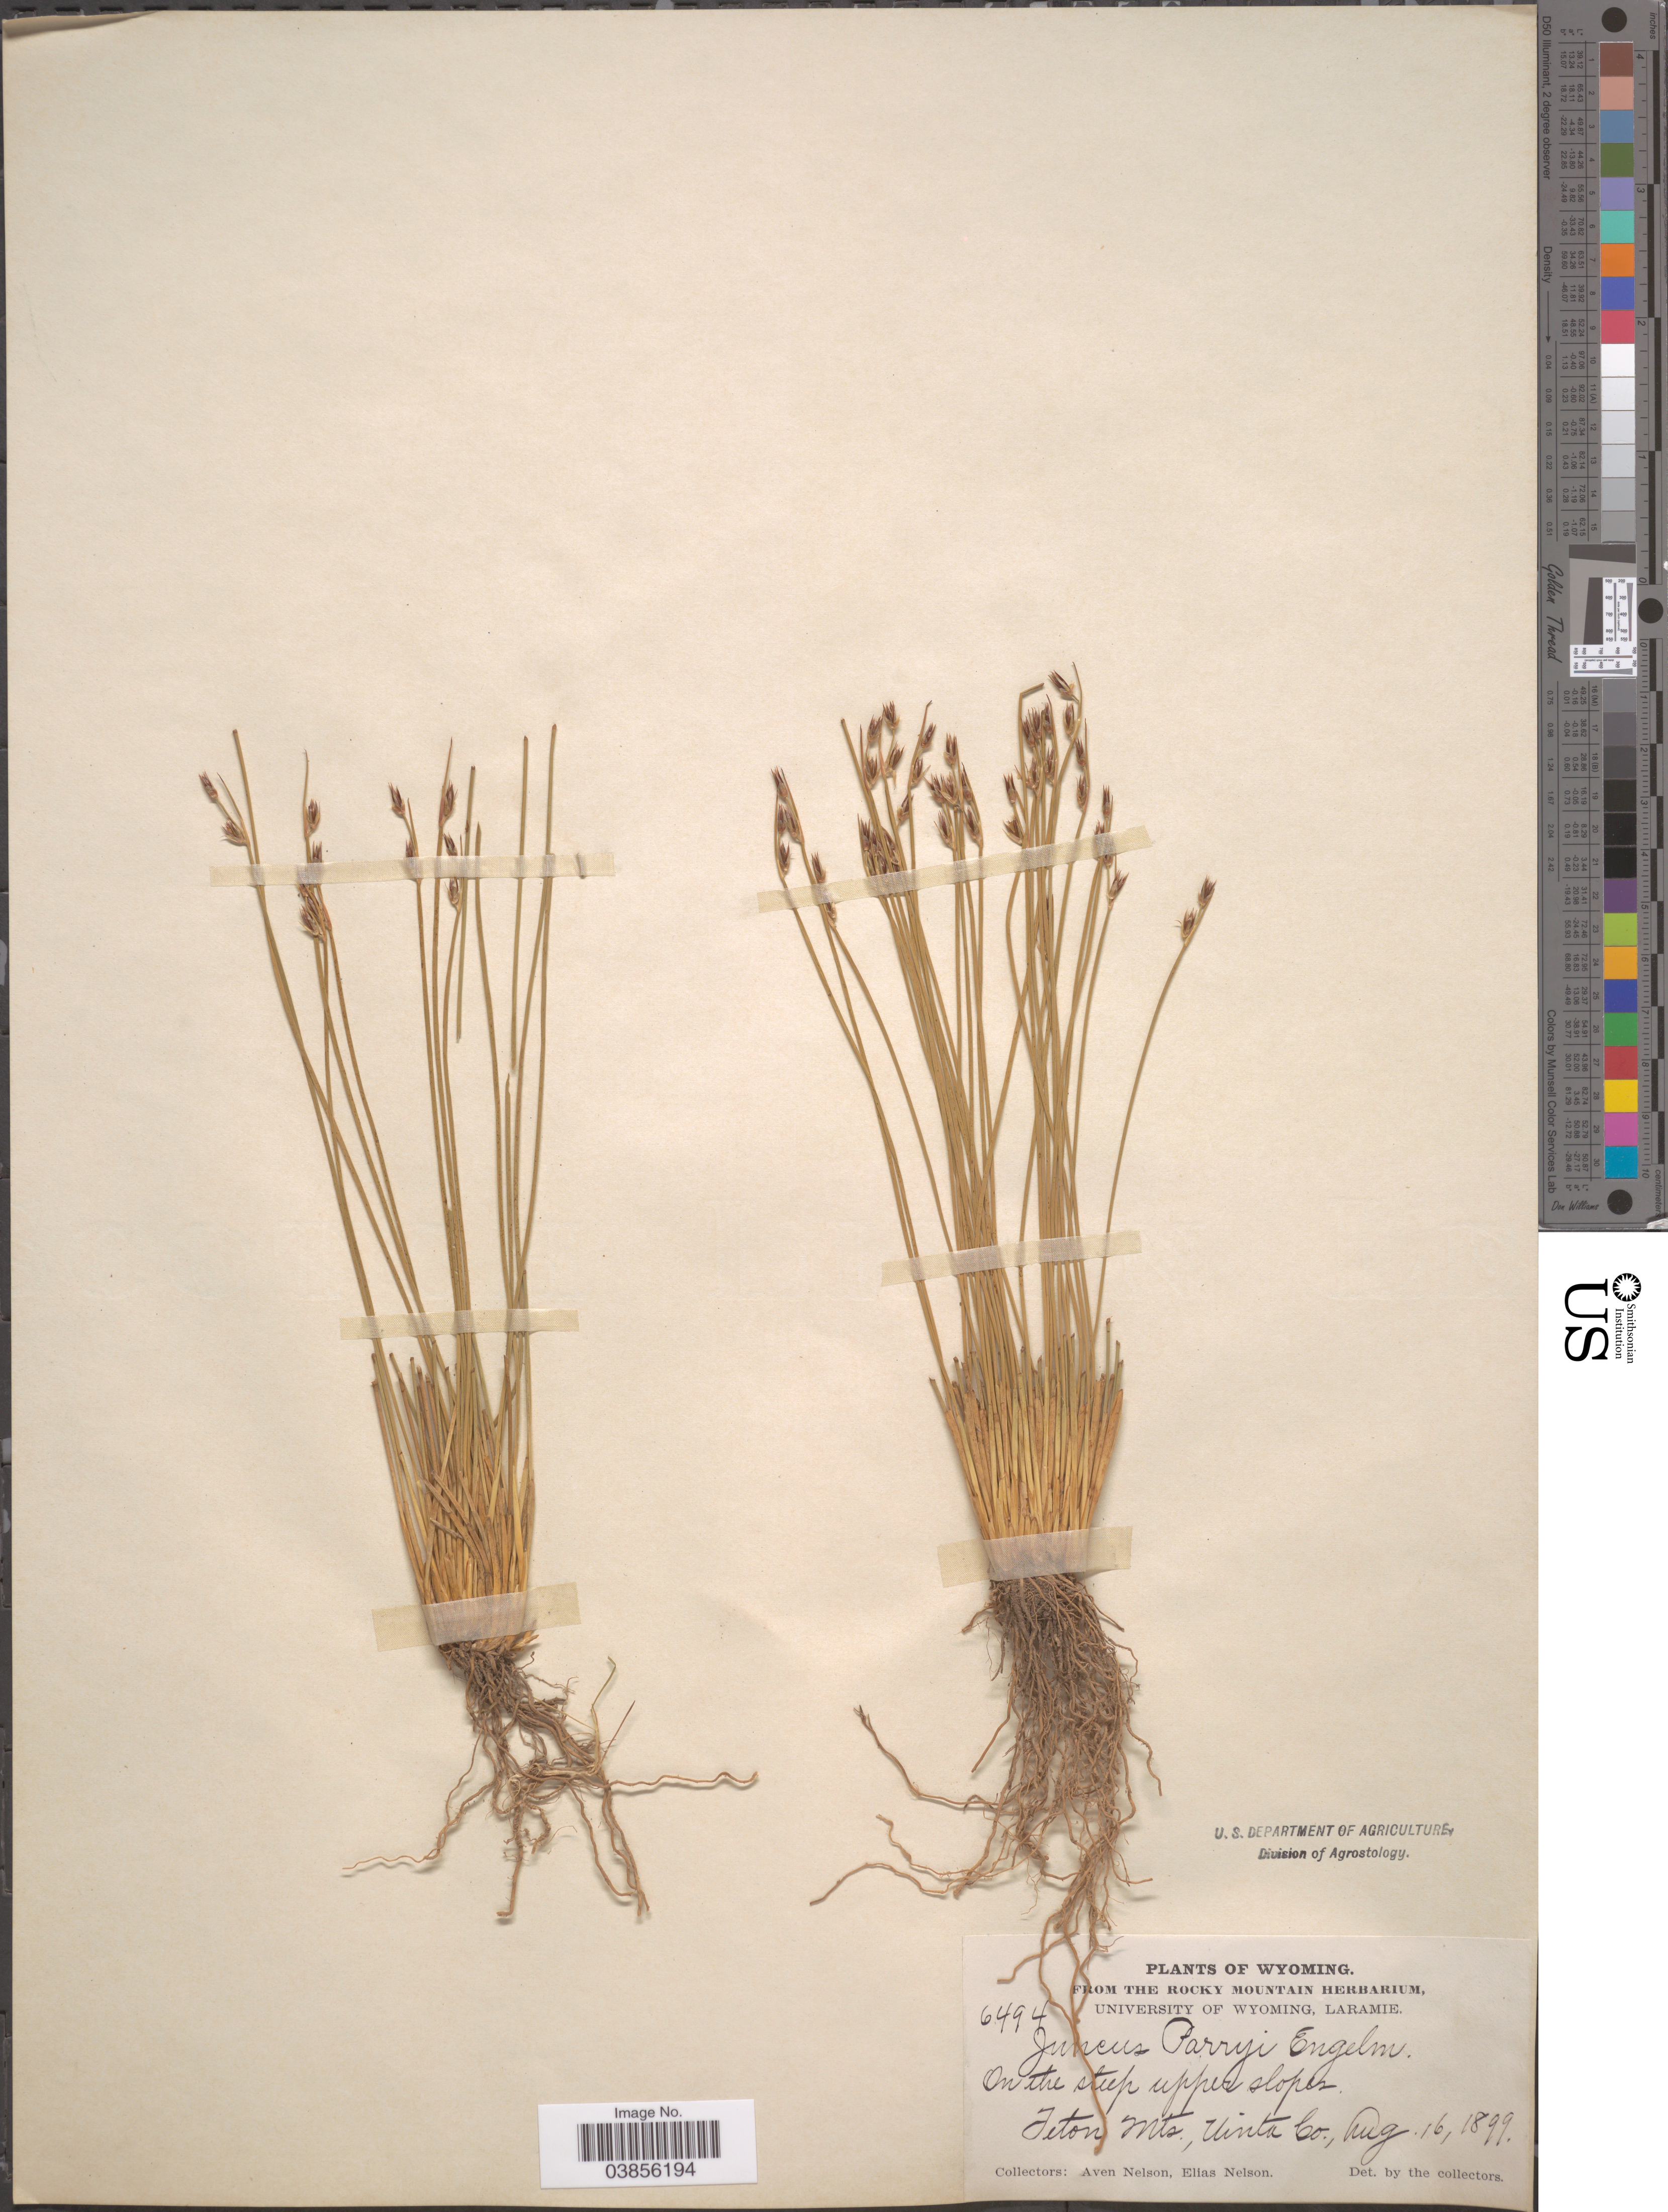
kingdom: Plantae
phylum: Tracheophyta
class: Liliopsida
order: Poales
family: Juncaceae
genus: Juncus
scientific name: Juncus parryi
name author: Engelm.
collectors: A. Nelson & E. Nelson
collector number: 6494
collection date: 1899-08-16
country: United States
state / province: Wyoming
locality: Teton Mts., Uinta Co.